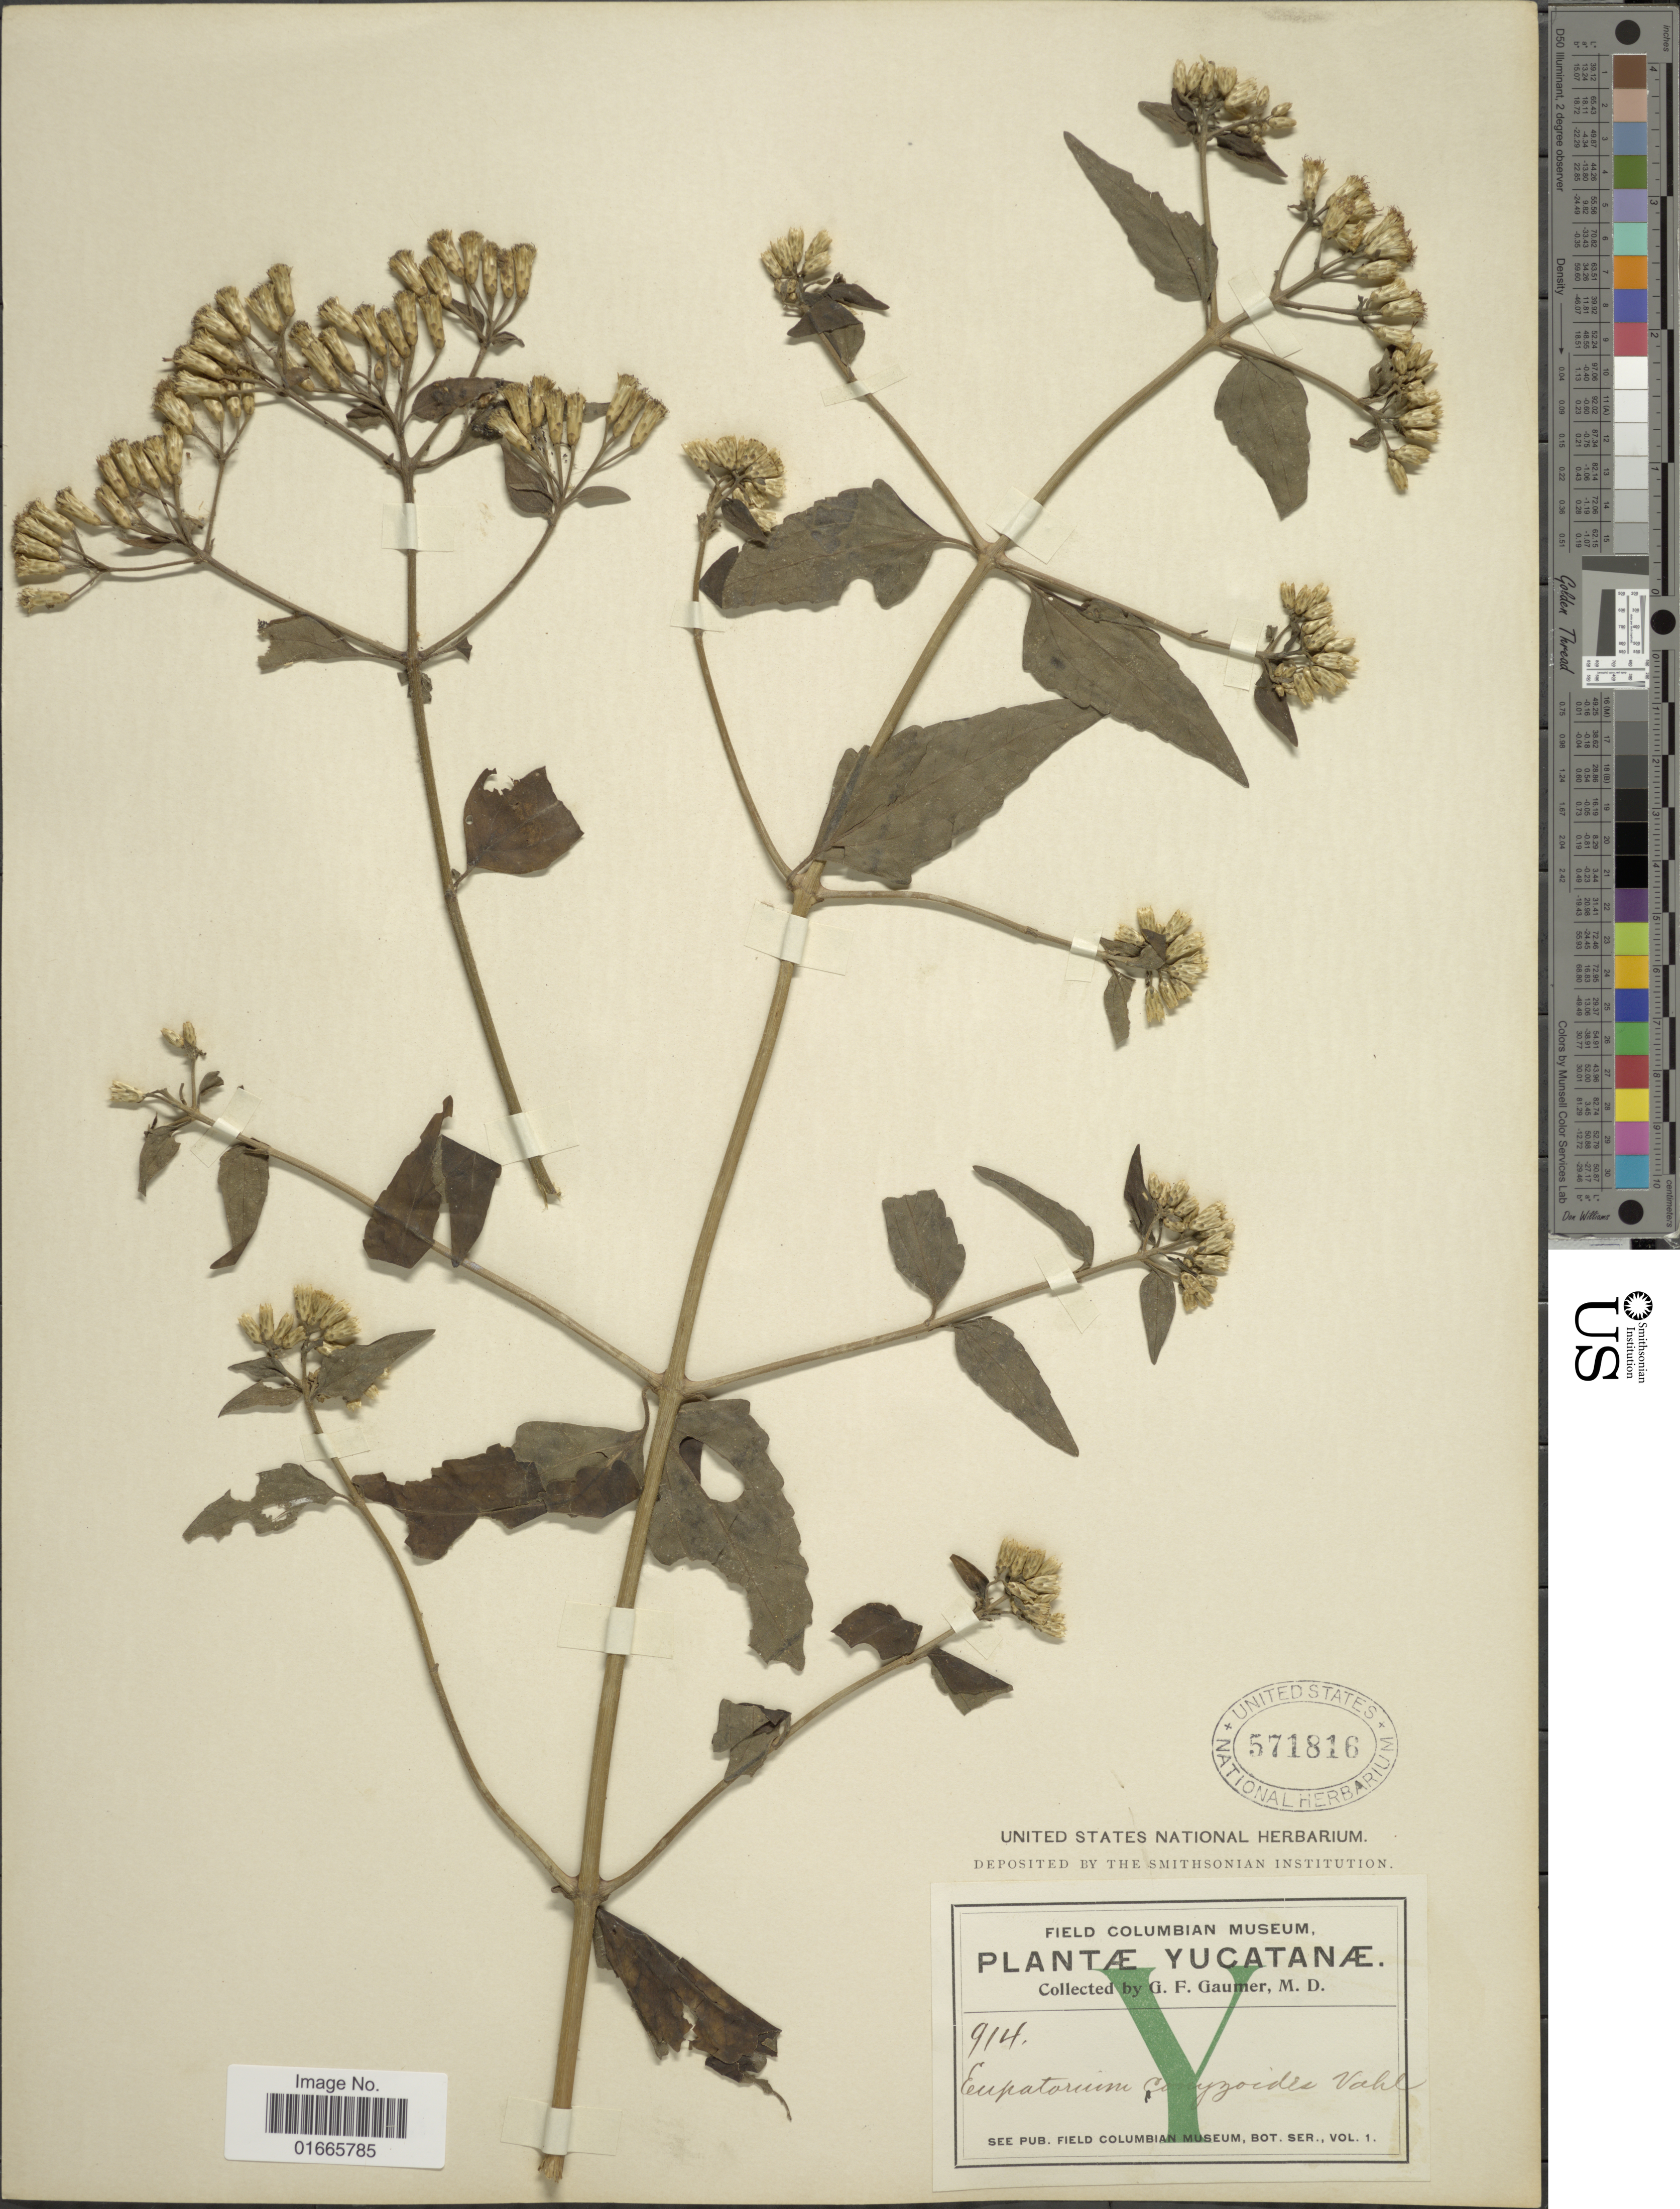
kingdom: Plantae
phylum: Tracheophyta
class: Magnoliopsida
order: Asterales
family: Asteraceae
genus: Chromolaena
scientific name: Chromolaena odorata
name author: (L.) R.M. King & H. Rob.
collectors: G. F. Gaumer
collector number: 914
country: Mexico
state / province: Yucatán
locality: Yucatanae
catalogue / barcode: US 571816